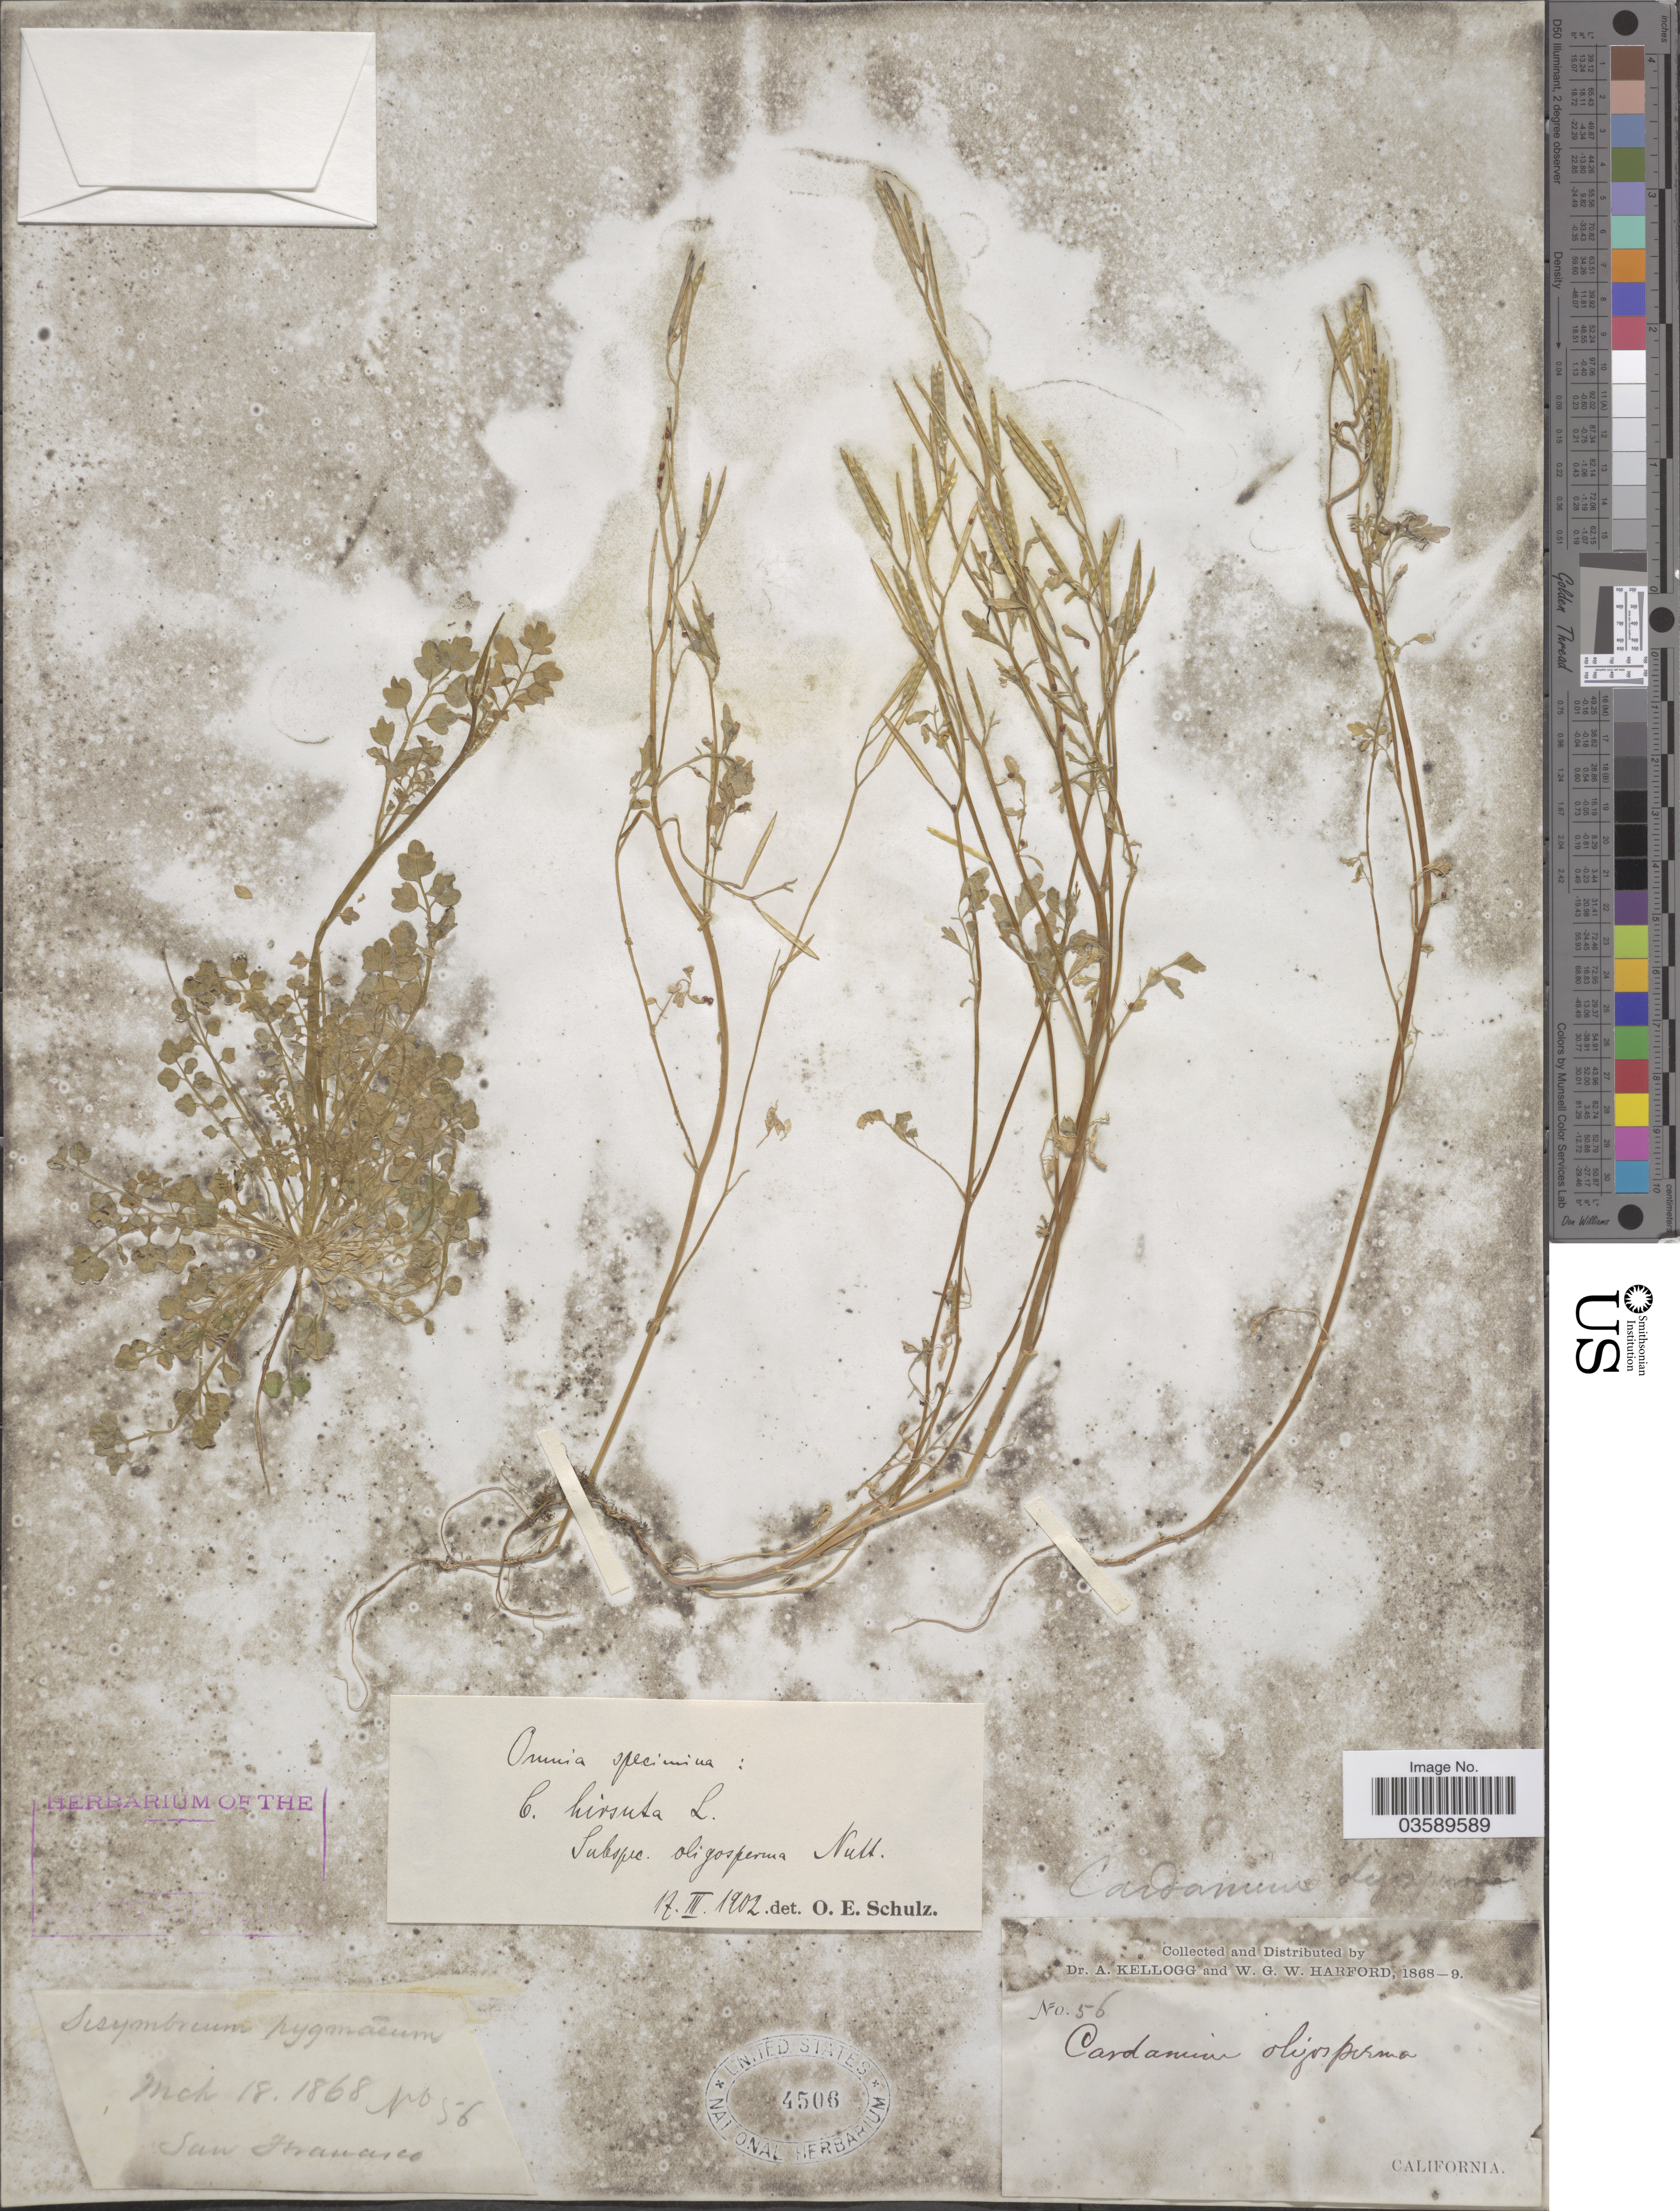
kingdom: Plantae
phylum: Tracheophyta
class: Magnoliopsida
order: Brassicales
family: Brassicaceae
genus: Cardamine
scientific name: Cardamine oligosperma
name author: Nutt.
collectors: A. Kellogg & W. G. W. Harford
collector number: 56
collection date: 1868-03-18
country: United States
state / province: California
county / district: San Francisco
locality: San Francisco.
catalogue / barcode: US 4506